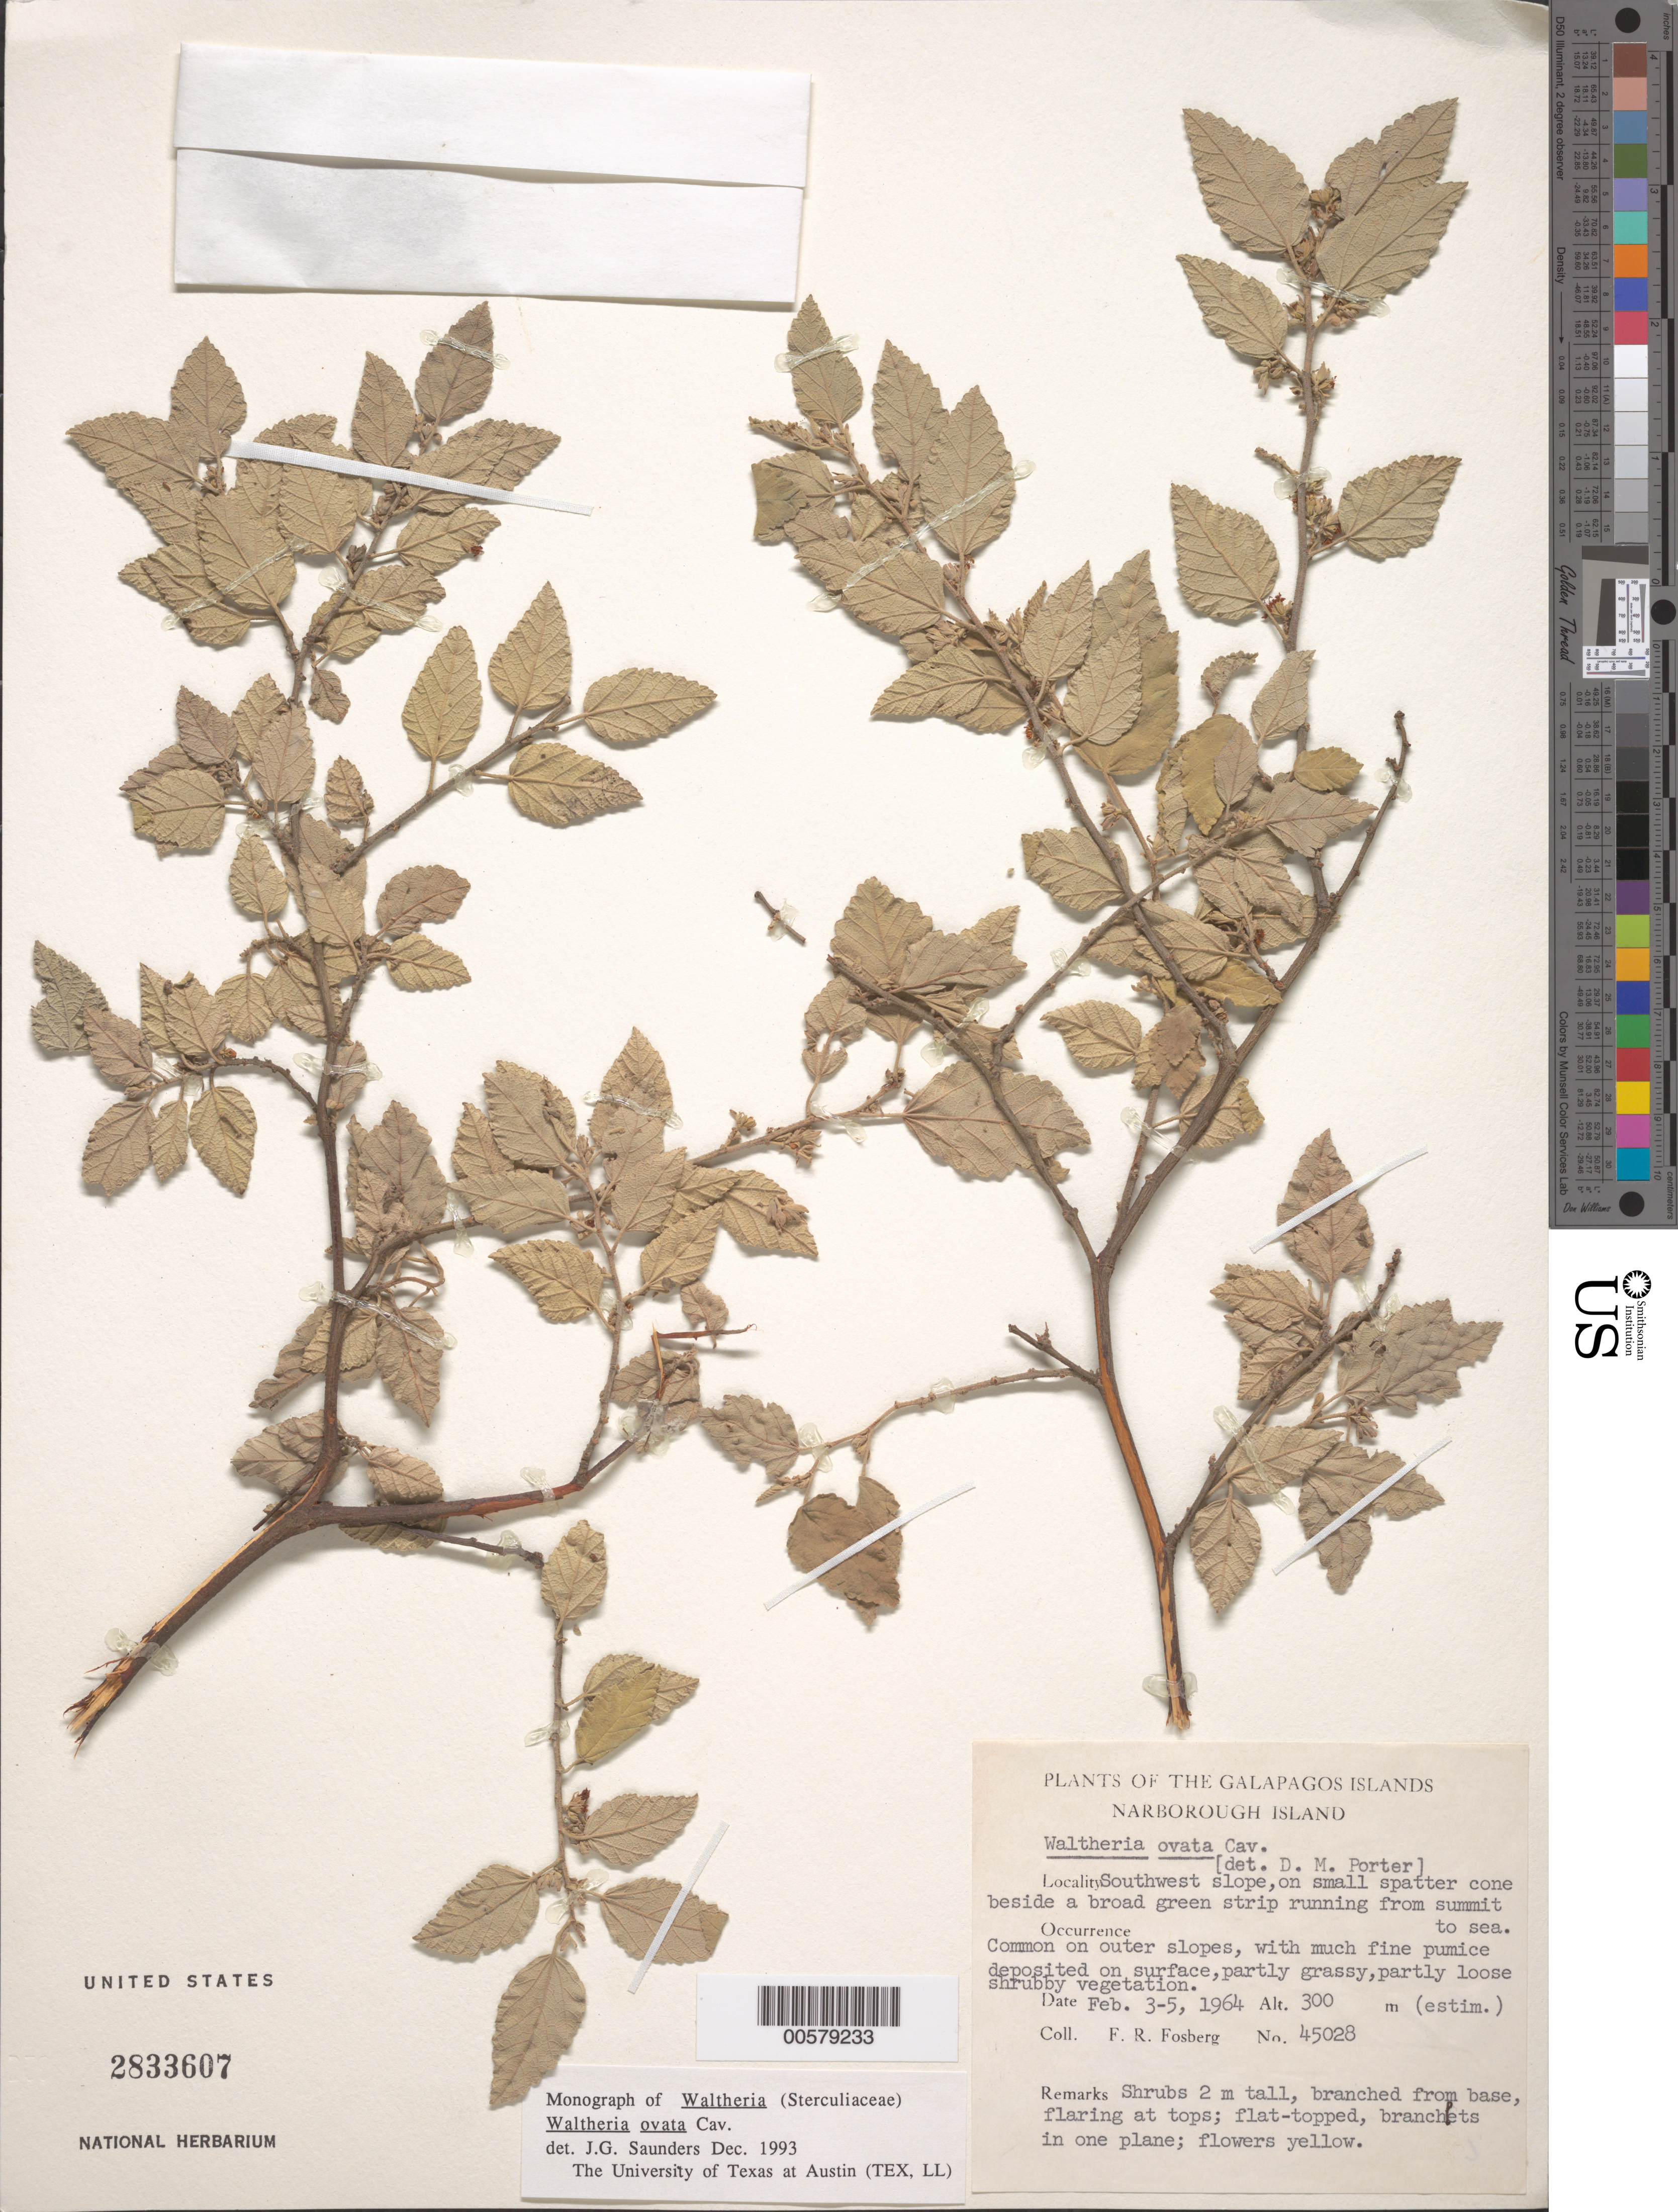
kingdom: Plantae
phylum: Tracheophyta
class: Magnoliopsida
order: Malvales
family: Malvaceae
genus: Waltheria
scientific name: Waltheria ovata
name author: Cav.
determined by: Saunders, J. G.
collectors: F. R. Fosberg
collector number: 45028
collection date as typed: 03 Feb 1964 to 05 Feb 1964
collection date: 1964-02-03/1964-02-05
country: Ecuador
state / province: Colón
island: Fernandina [Narborough]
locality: SWslope, on small spatter cone beside a broad green strip running from the summit to sea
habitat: Common on puter slopes, with much finer pumice deposited on surface, partly grassy, partly loose shrubby vegetation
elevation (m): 300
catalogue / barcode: US 2833607